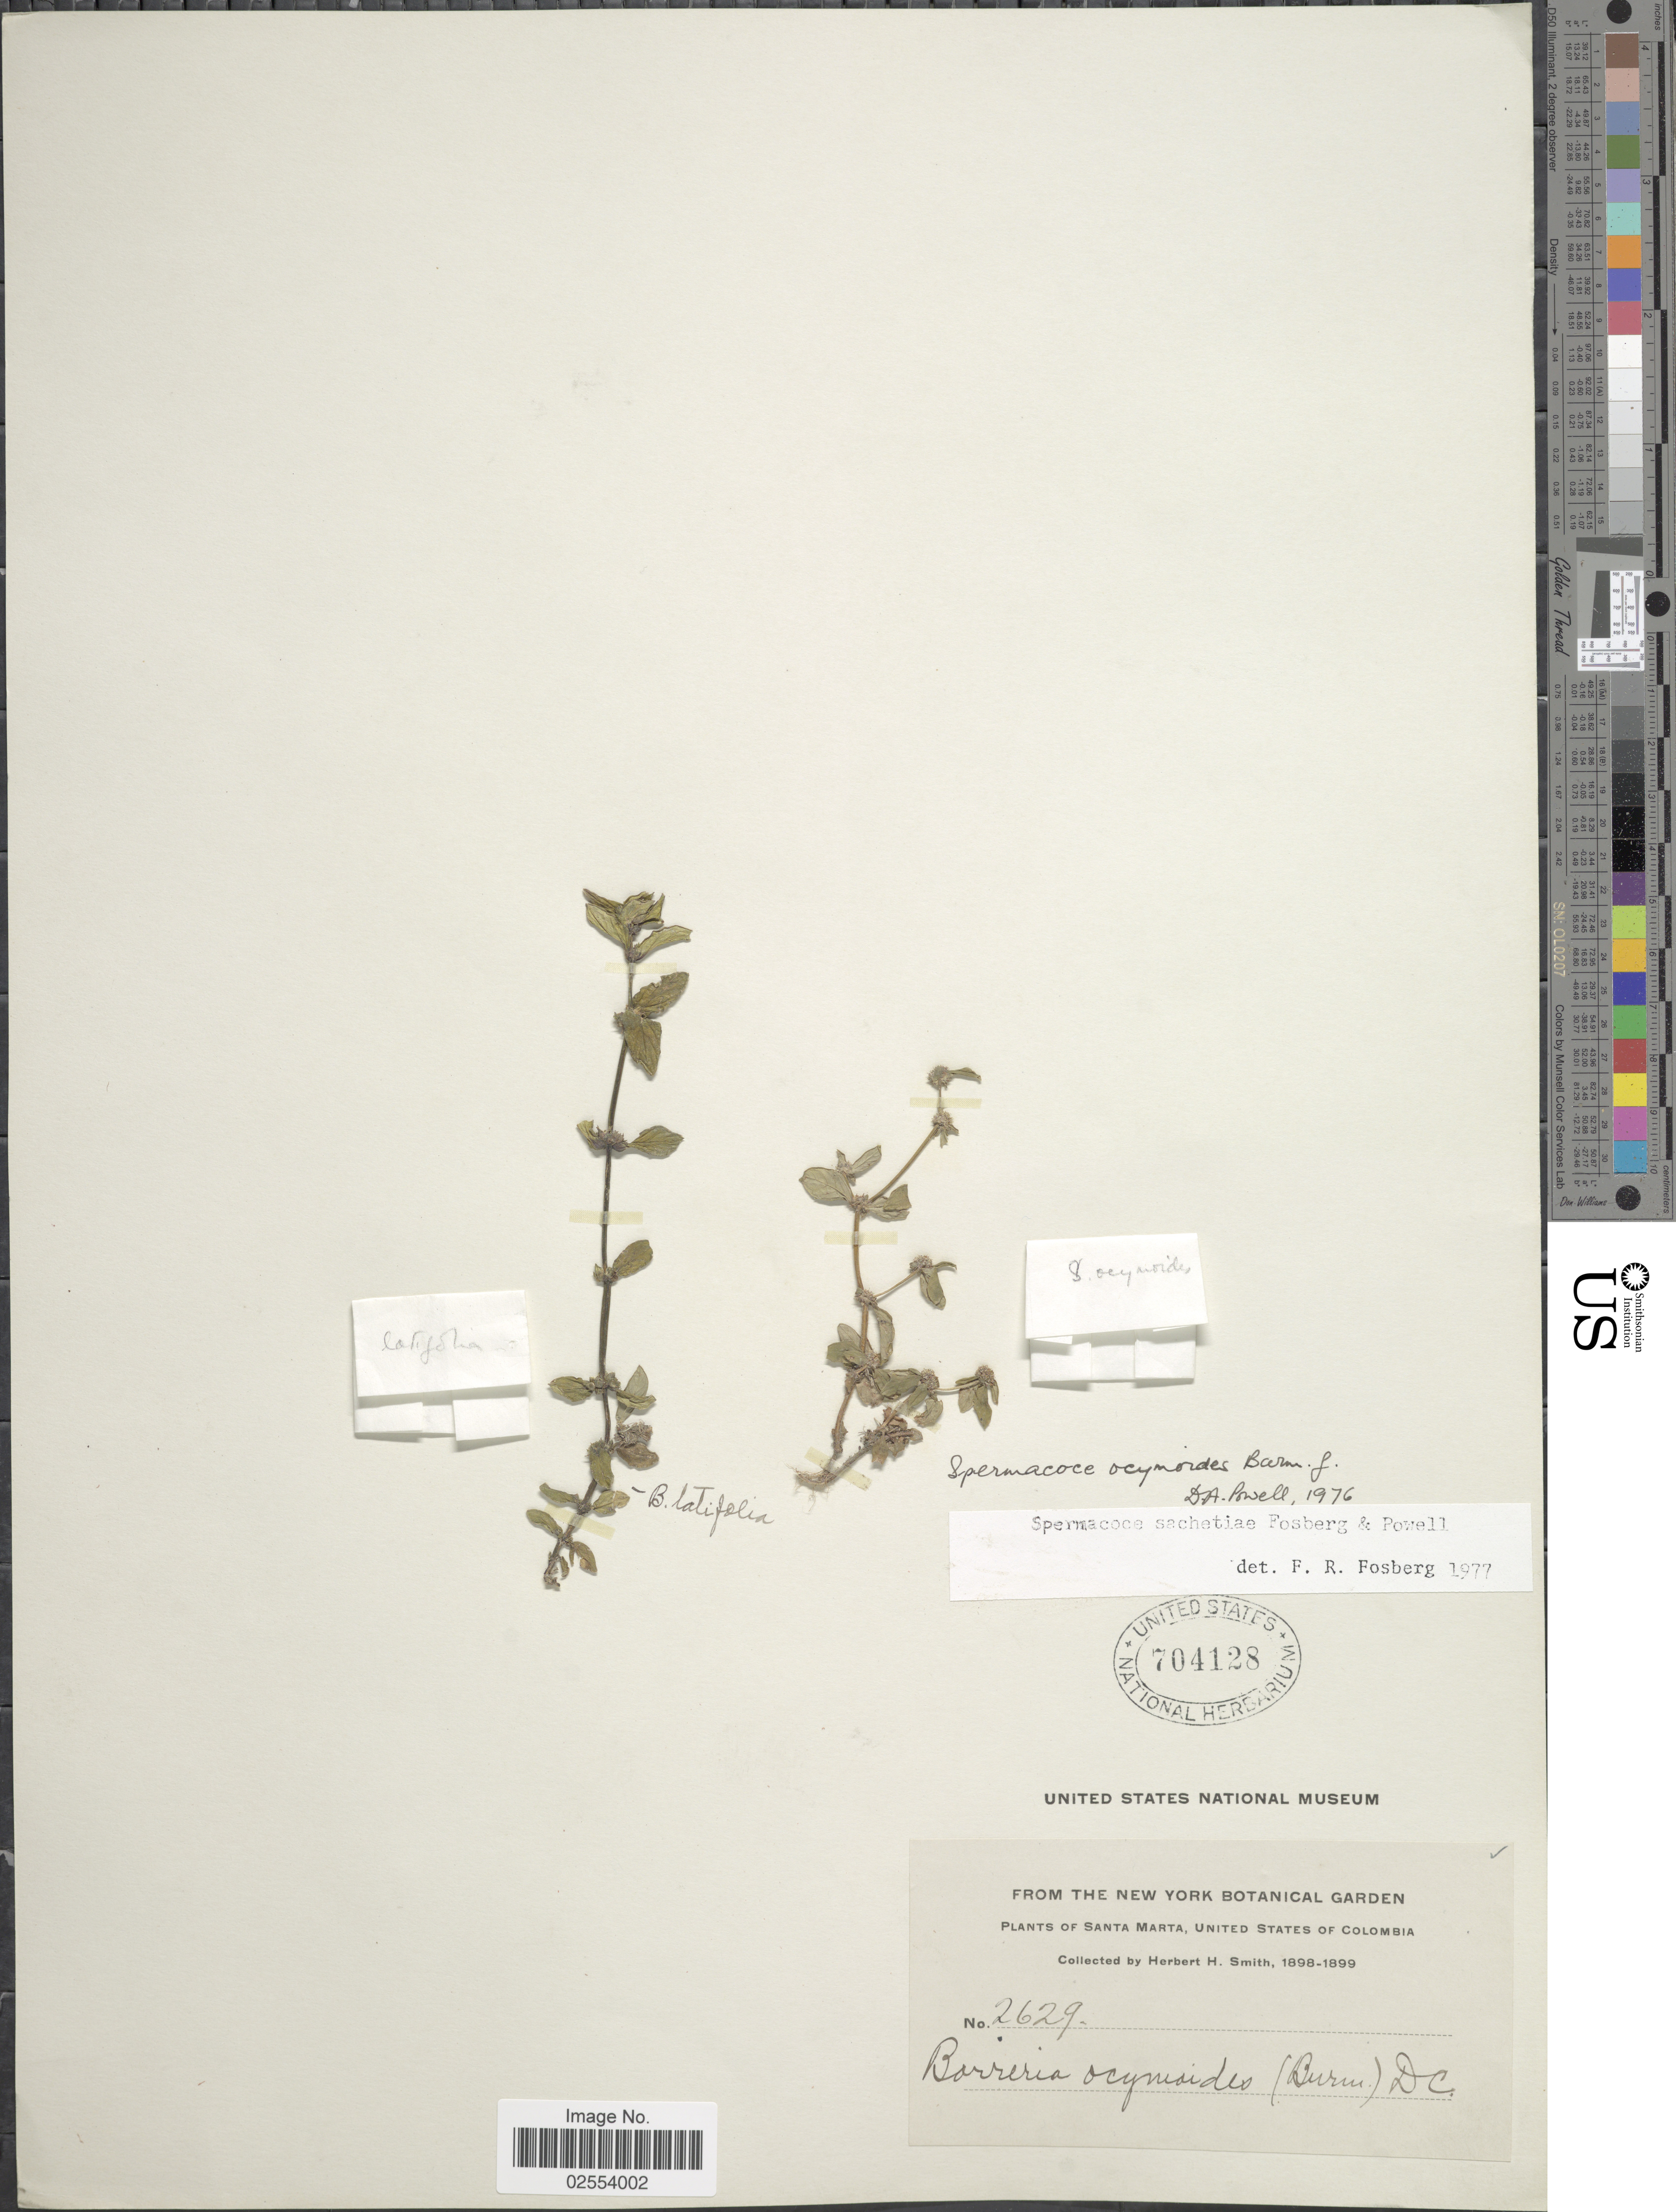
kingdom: Plantae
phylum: Tracheophyta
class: Magnoliopsida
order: Gentianales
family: Rubiaceae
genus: Spermacoce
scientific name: Spermacoce mauritiana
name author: Gideon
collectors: Herbert H. Smith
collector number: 2629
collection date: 1898/1901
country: Colombia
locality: Santa Marta, United States of Columbia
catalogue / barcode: US 704128